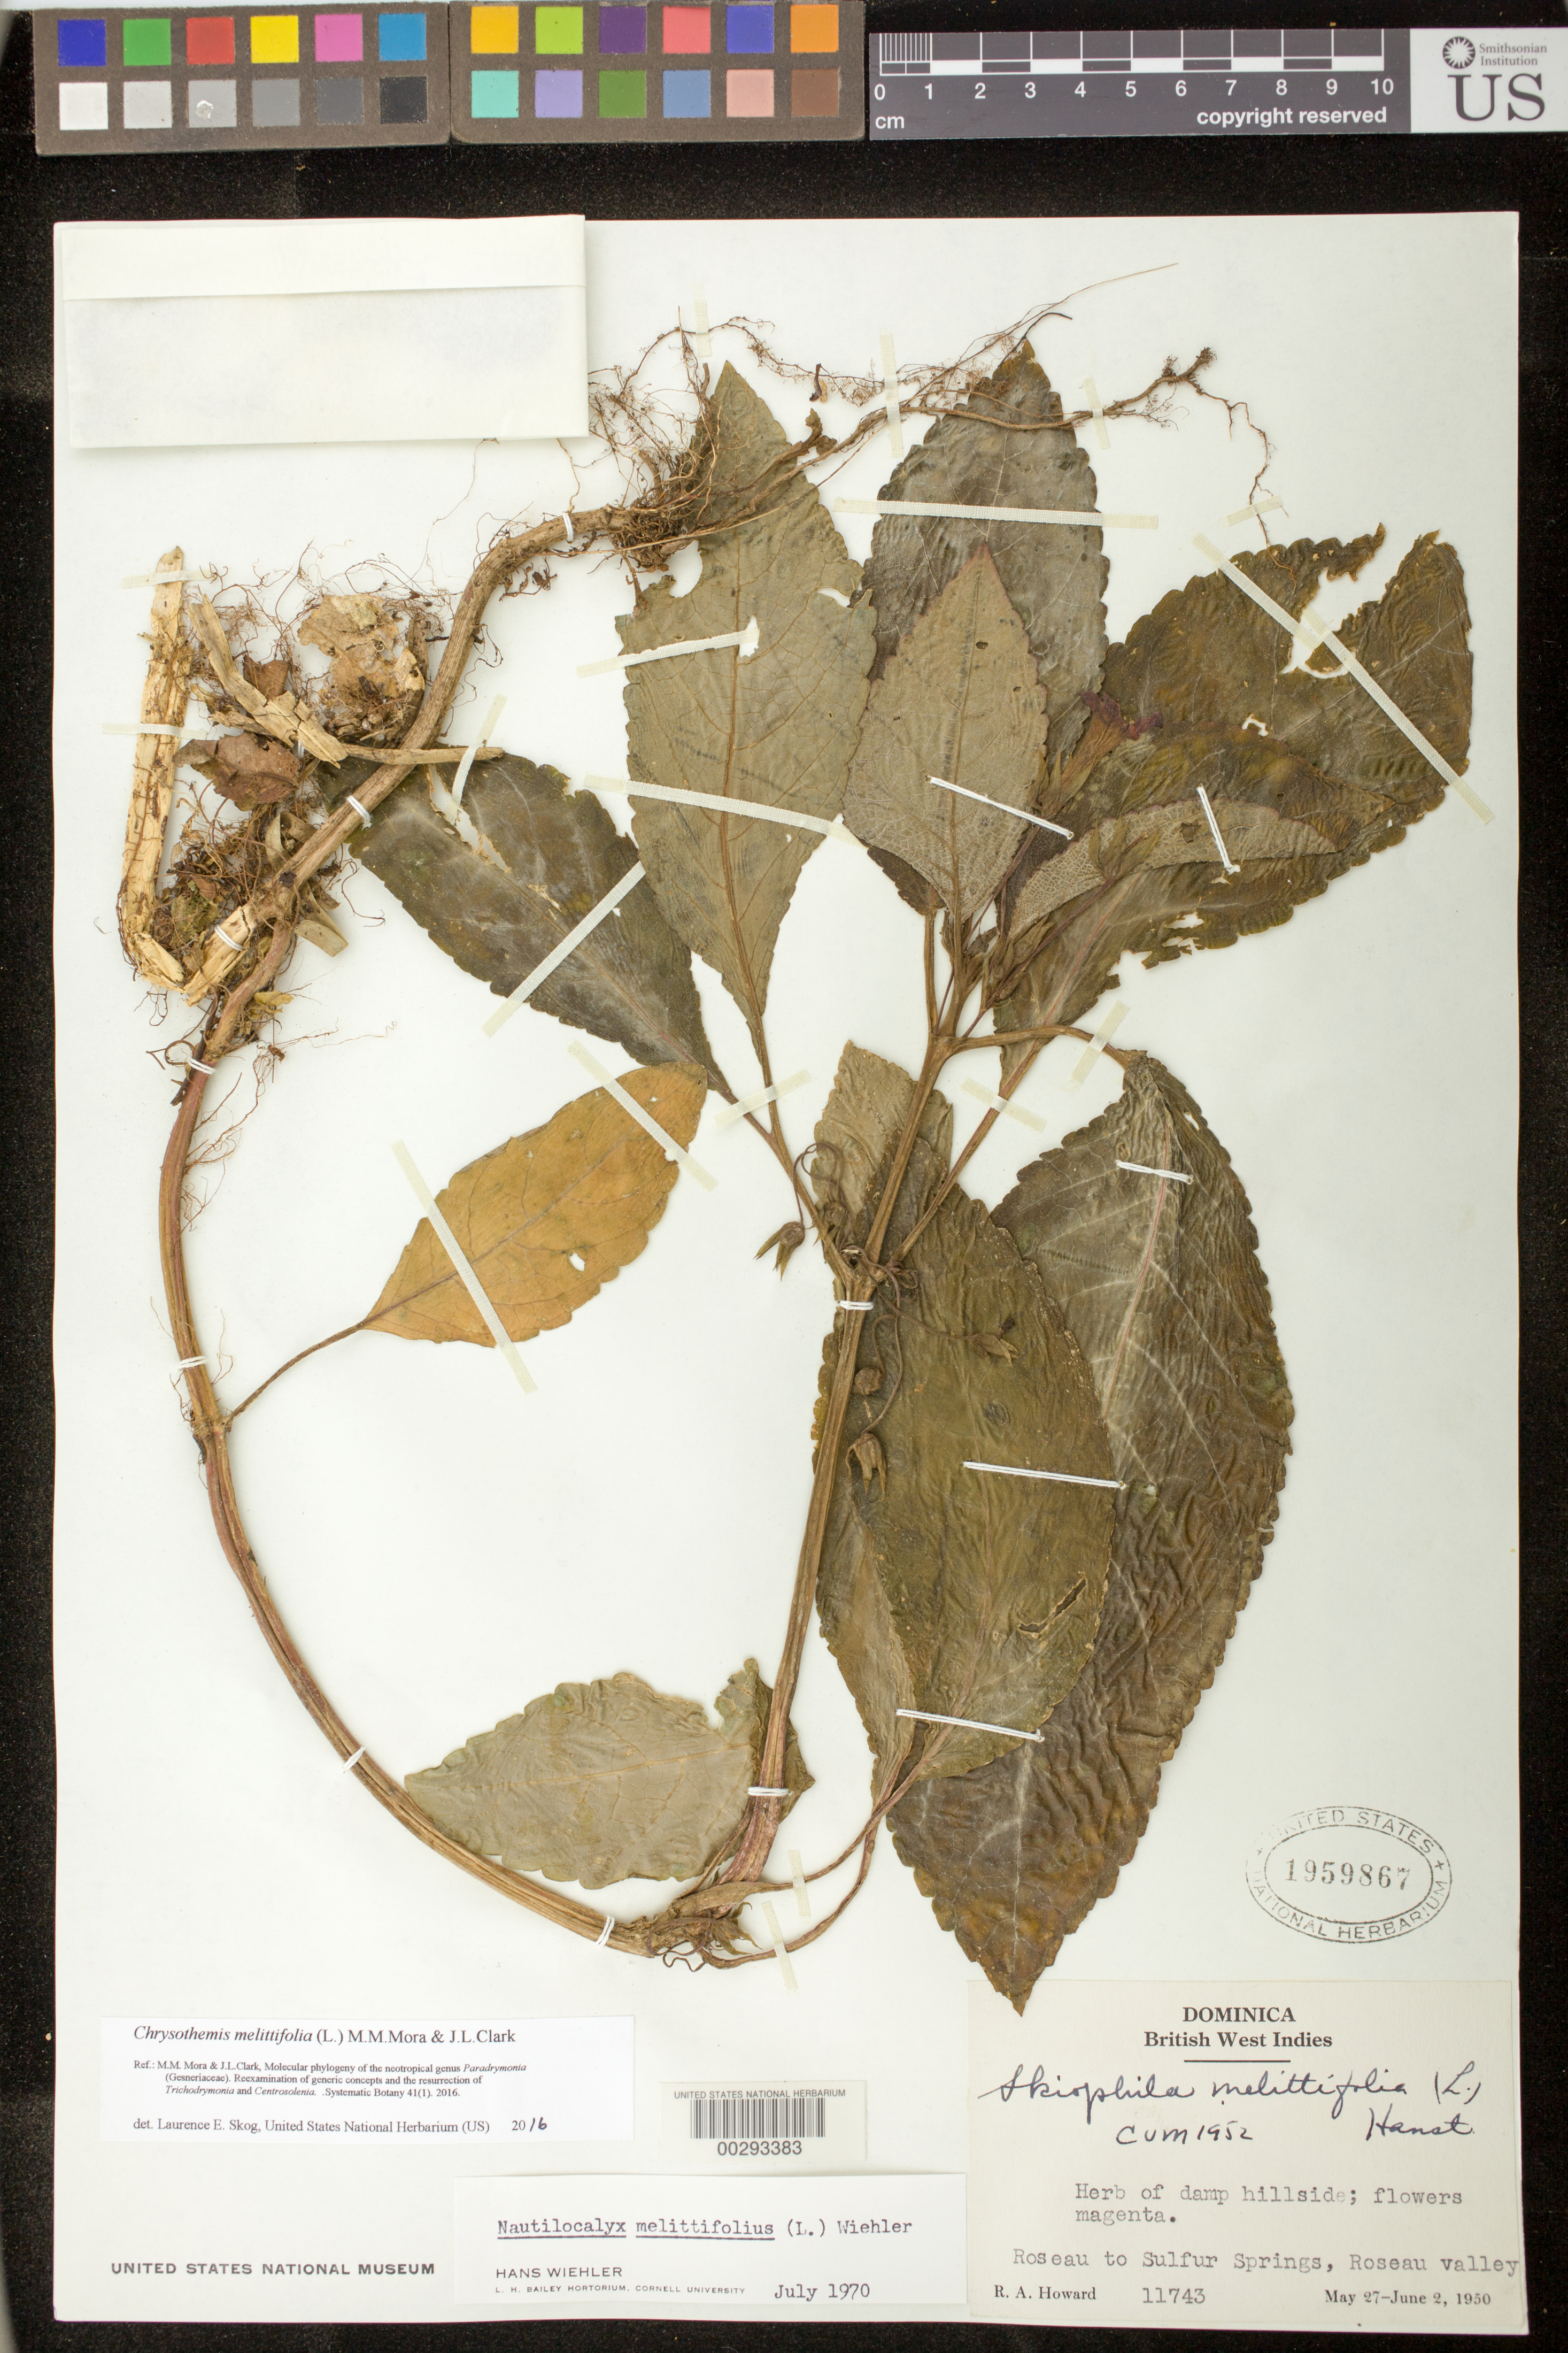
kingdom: Plantae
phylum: Tracheophyta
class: Magnoliopsida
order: Lamiales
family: Gesneriaceae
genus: Chrysothemis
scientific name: Chrysothemis melittifolia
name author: (L.) M.M. Mora & J.L. Clark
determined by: Skog, Laurence E.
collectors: R. A. Howard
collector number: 11743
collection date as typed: May-Jun 1950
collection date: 1950-05/1950-06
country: Dominica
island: Dominica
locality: Roseau to Sulfur Springs, Roseau Valley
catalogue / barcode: US 1959867